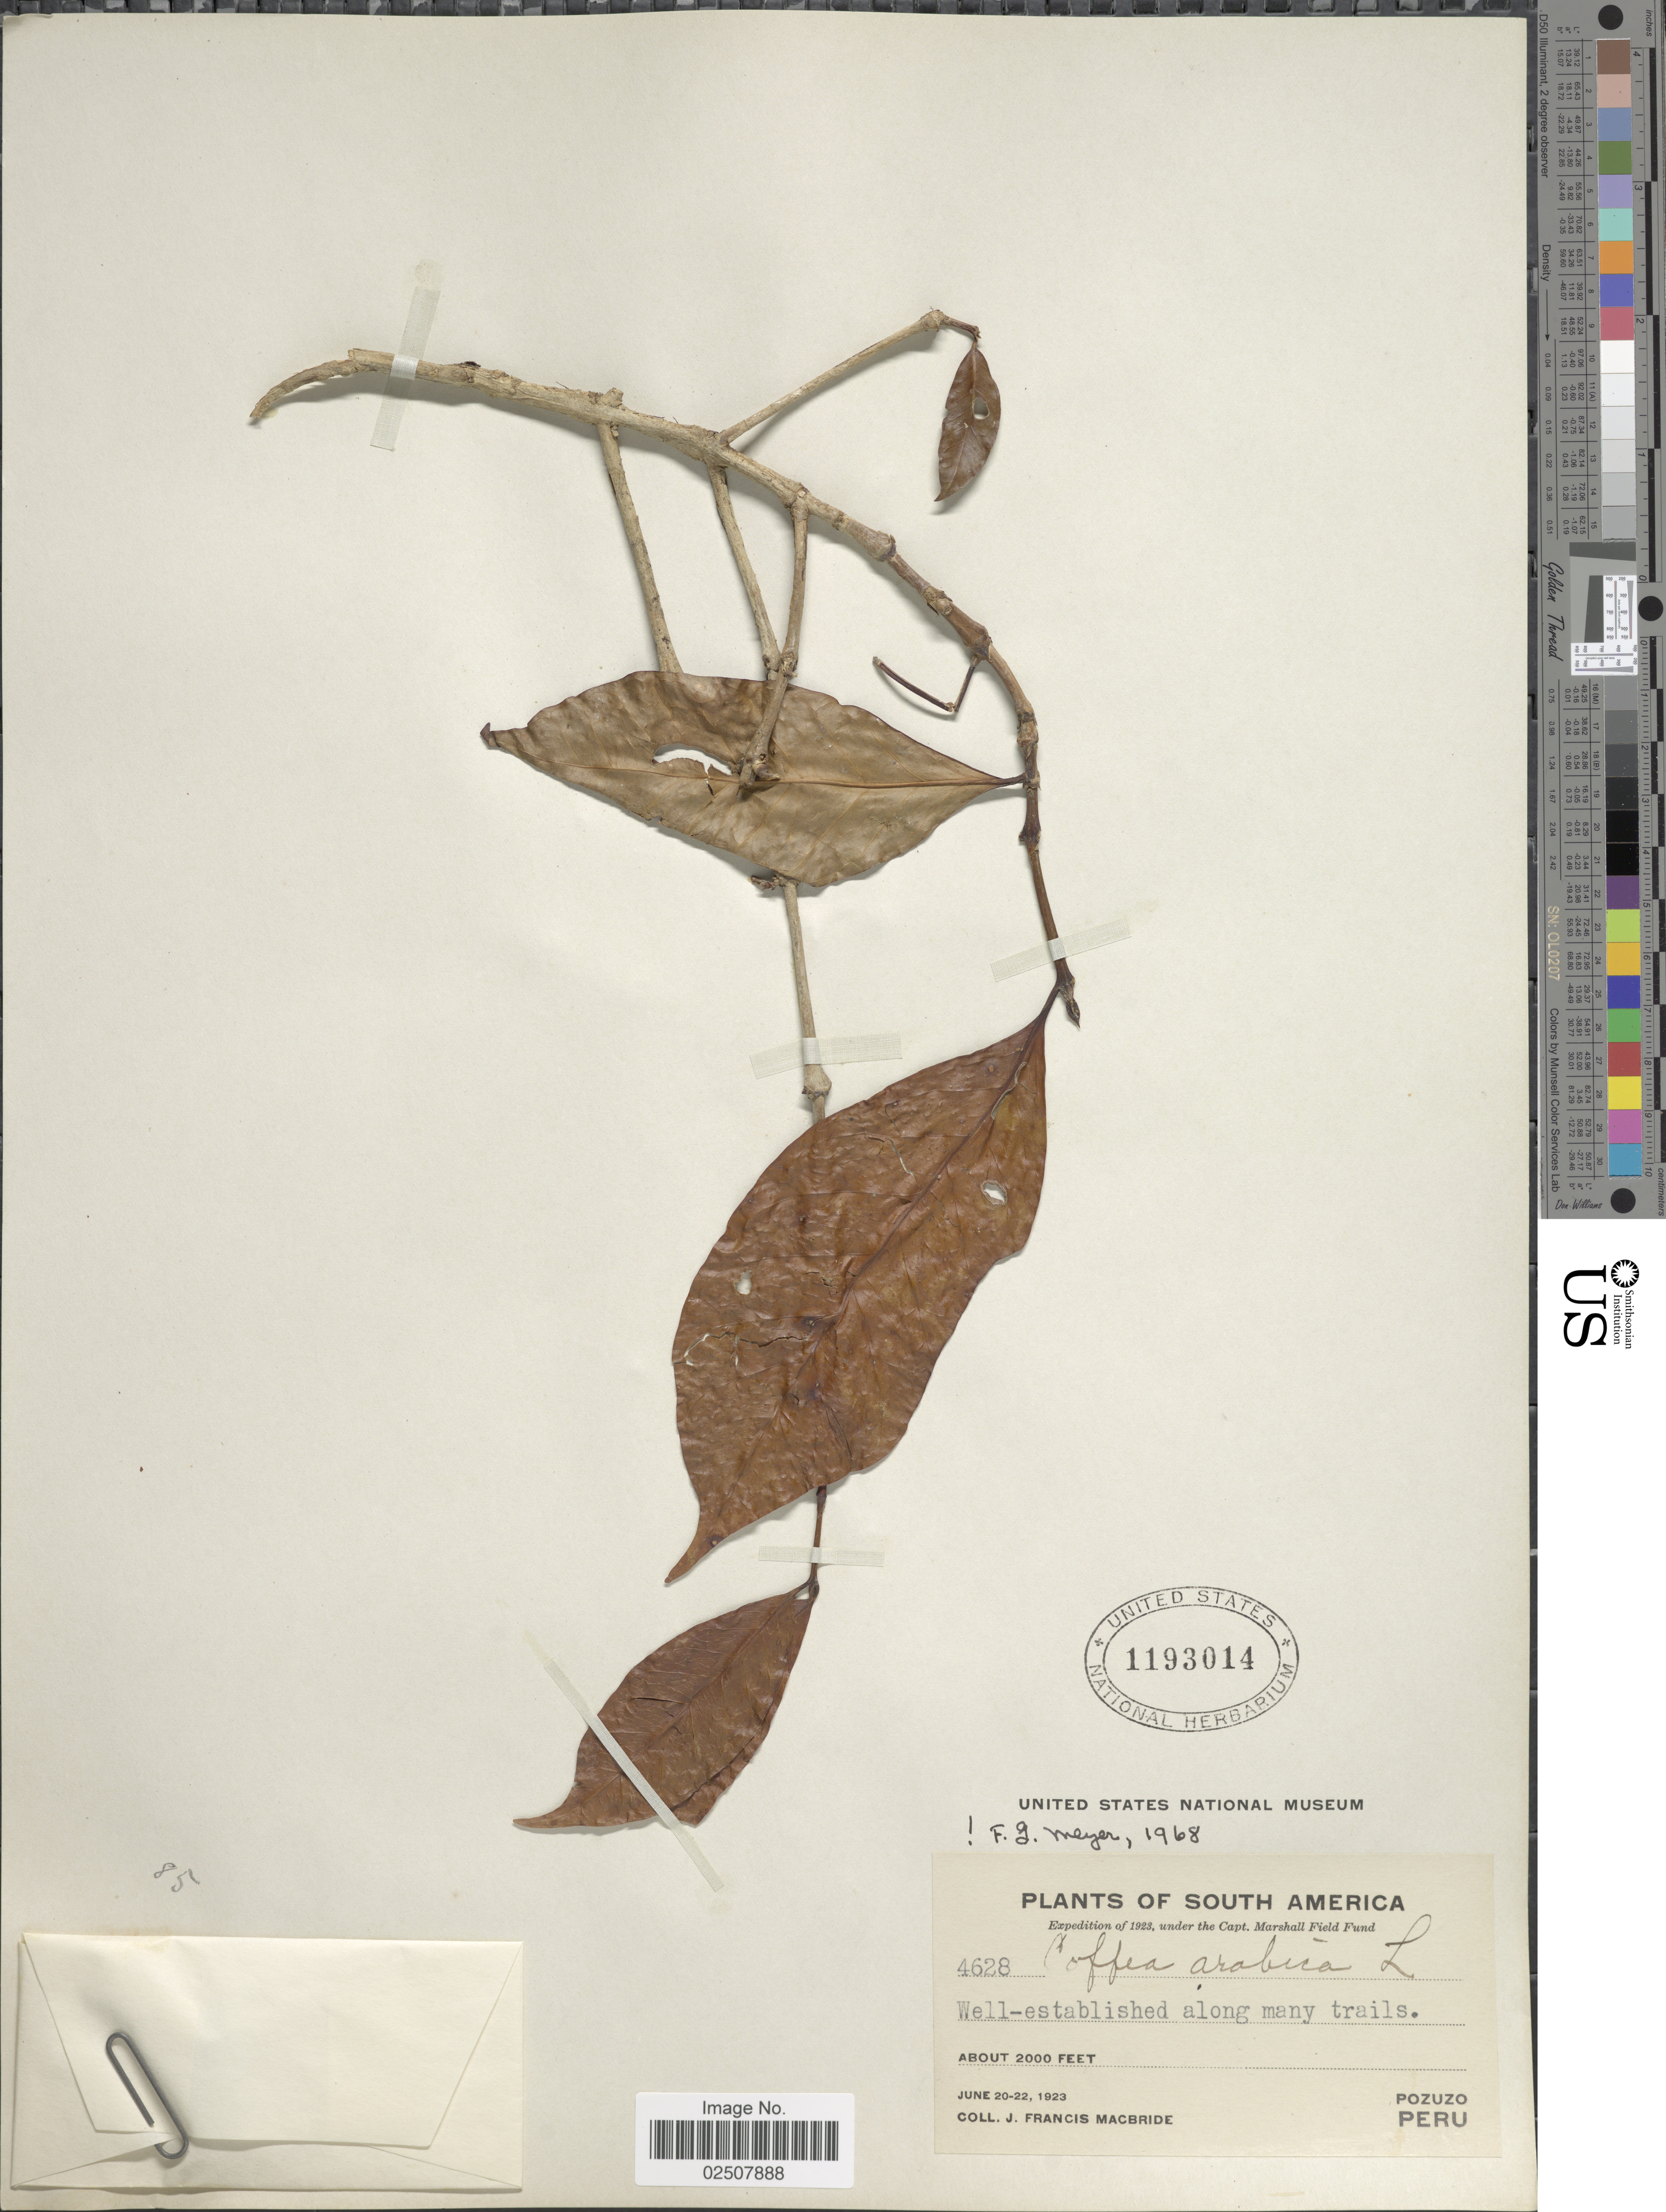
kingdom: Plantae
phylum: Tracheophyta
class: Magnoliopsida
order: Gentianales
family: Rubiaceae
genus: Coffea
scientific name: Coffea arabica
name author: L.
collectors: J. F. Macbride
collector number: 4628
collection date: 1923-06-20/1923-06-22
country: Peru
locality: Well-established along many trails, Pozuzo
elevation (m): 610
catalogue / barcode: US 1193014